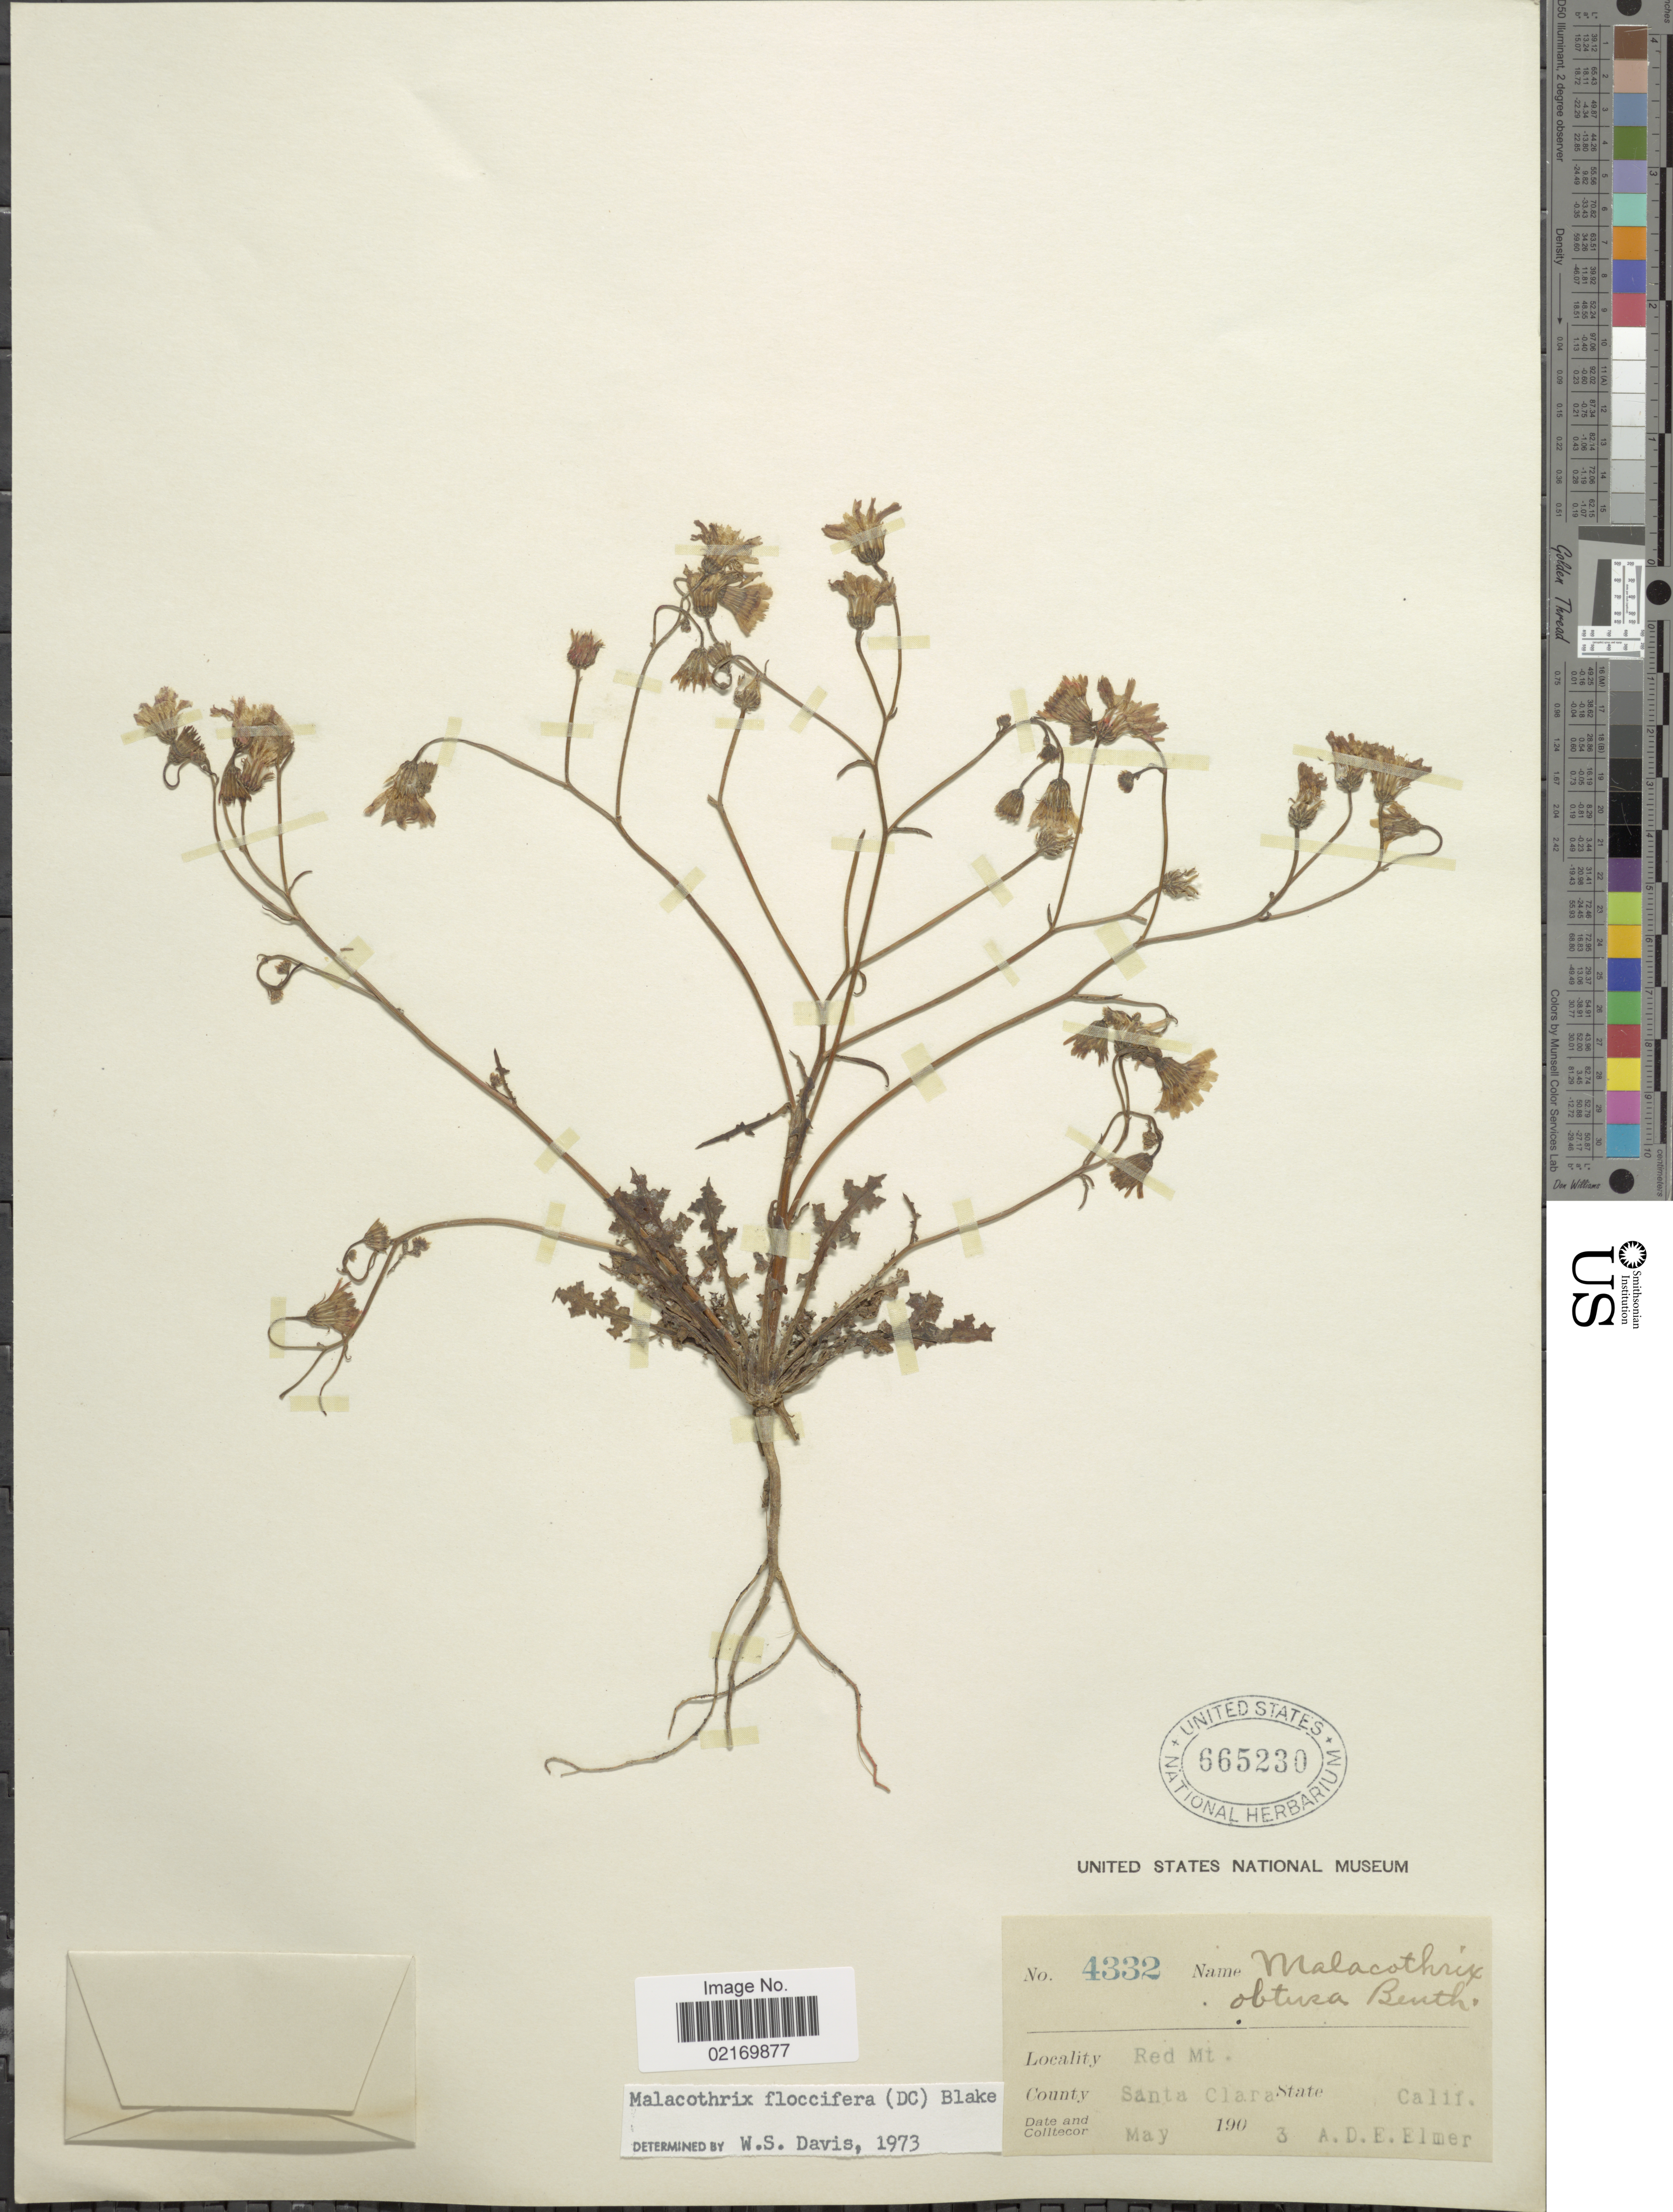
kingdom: Plantae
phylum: Tracheophyta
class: Magnoliopsida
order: Asterales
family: Asteraceae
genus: Malacothrix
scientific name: Malacothrix floccifera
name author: (DC.) S.F. Blake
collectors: A. D. E. Elmer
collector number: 4332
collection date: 1903-05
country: United States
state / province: California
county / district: Santa Clara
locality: Red Mt., County Santa Clara, state Calif.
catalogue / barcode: US 665230